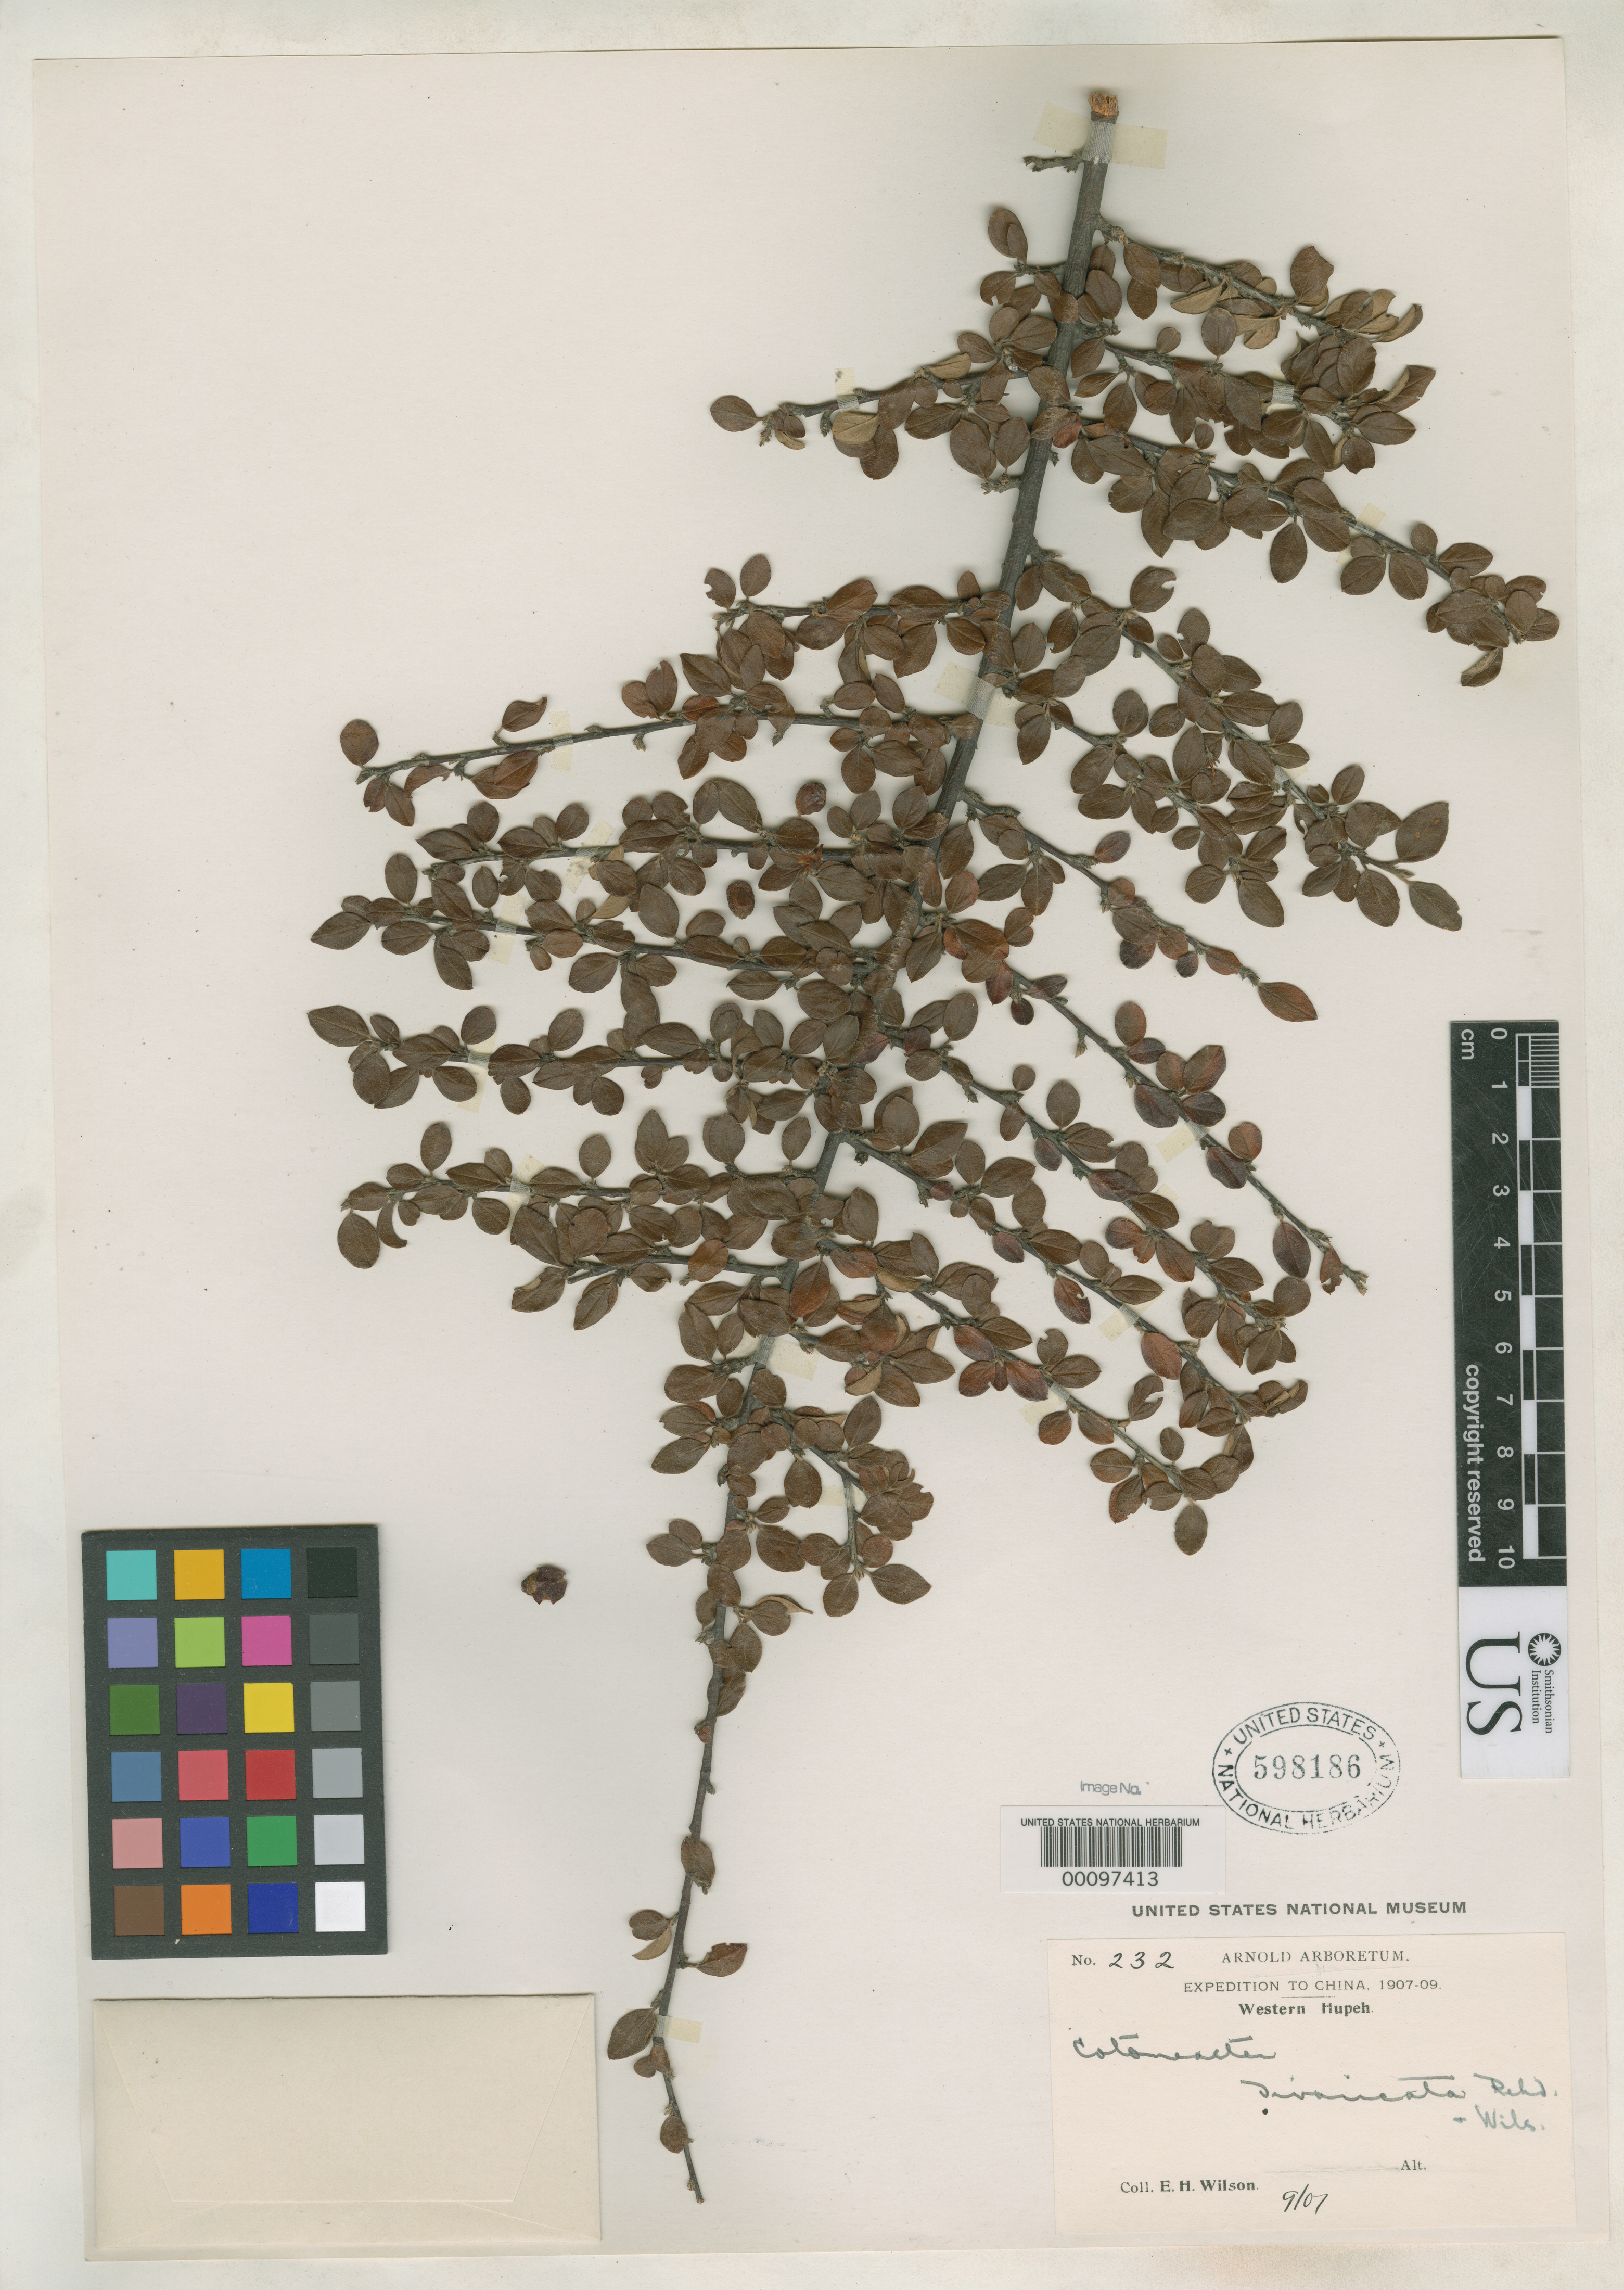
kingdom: Plantae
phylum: Tracheophyta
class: Magnoliopsida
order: Rosales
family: Rosaceae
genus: Cotoneaster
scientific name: Cotoneaster divaricatus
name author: Rehder & E.H. Wilson in Sarg.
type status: Syntype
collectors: E. H. Wilson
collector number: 232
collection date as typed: Sep 1907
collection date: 1907-09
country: China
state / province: Hubei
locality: Hsing-shan Hsien.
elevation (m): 1650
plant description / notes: Protologue cites collection date as "June and September 1907".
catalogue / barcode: US 598186